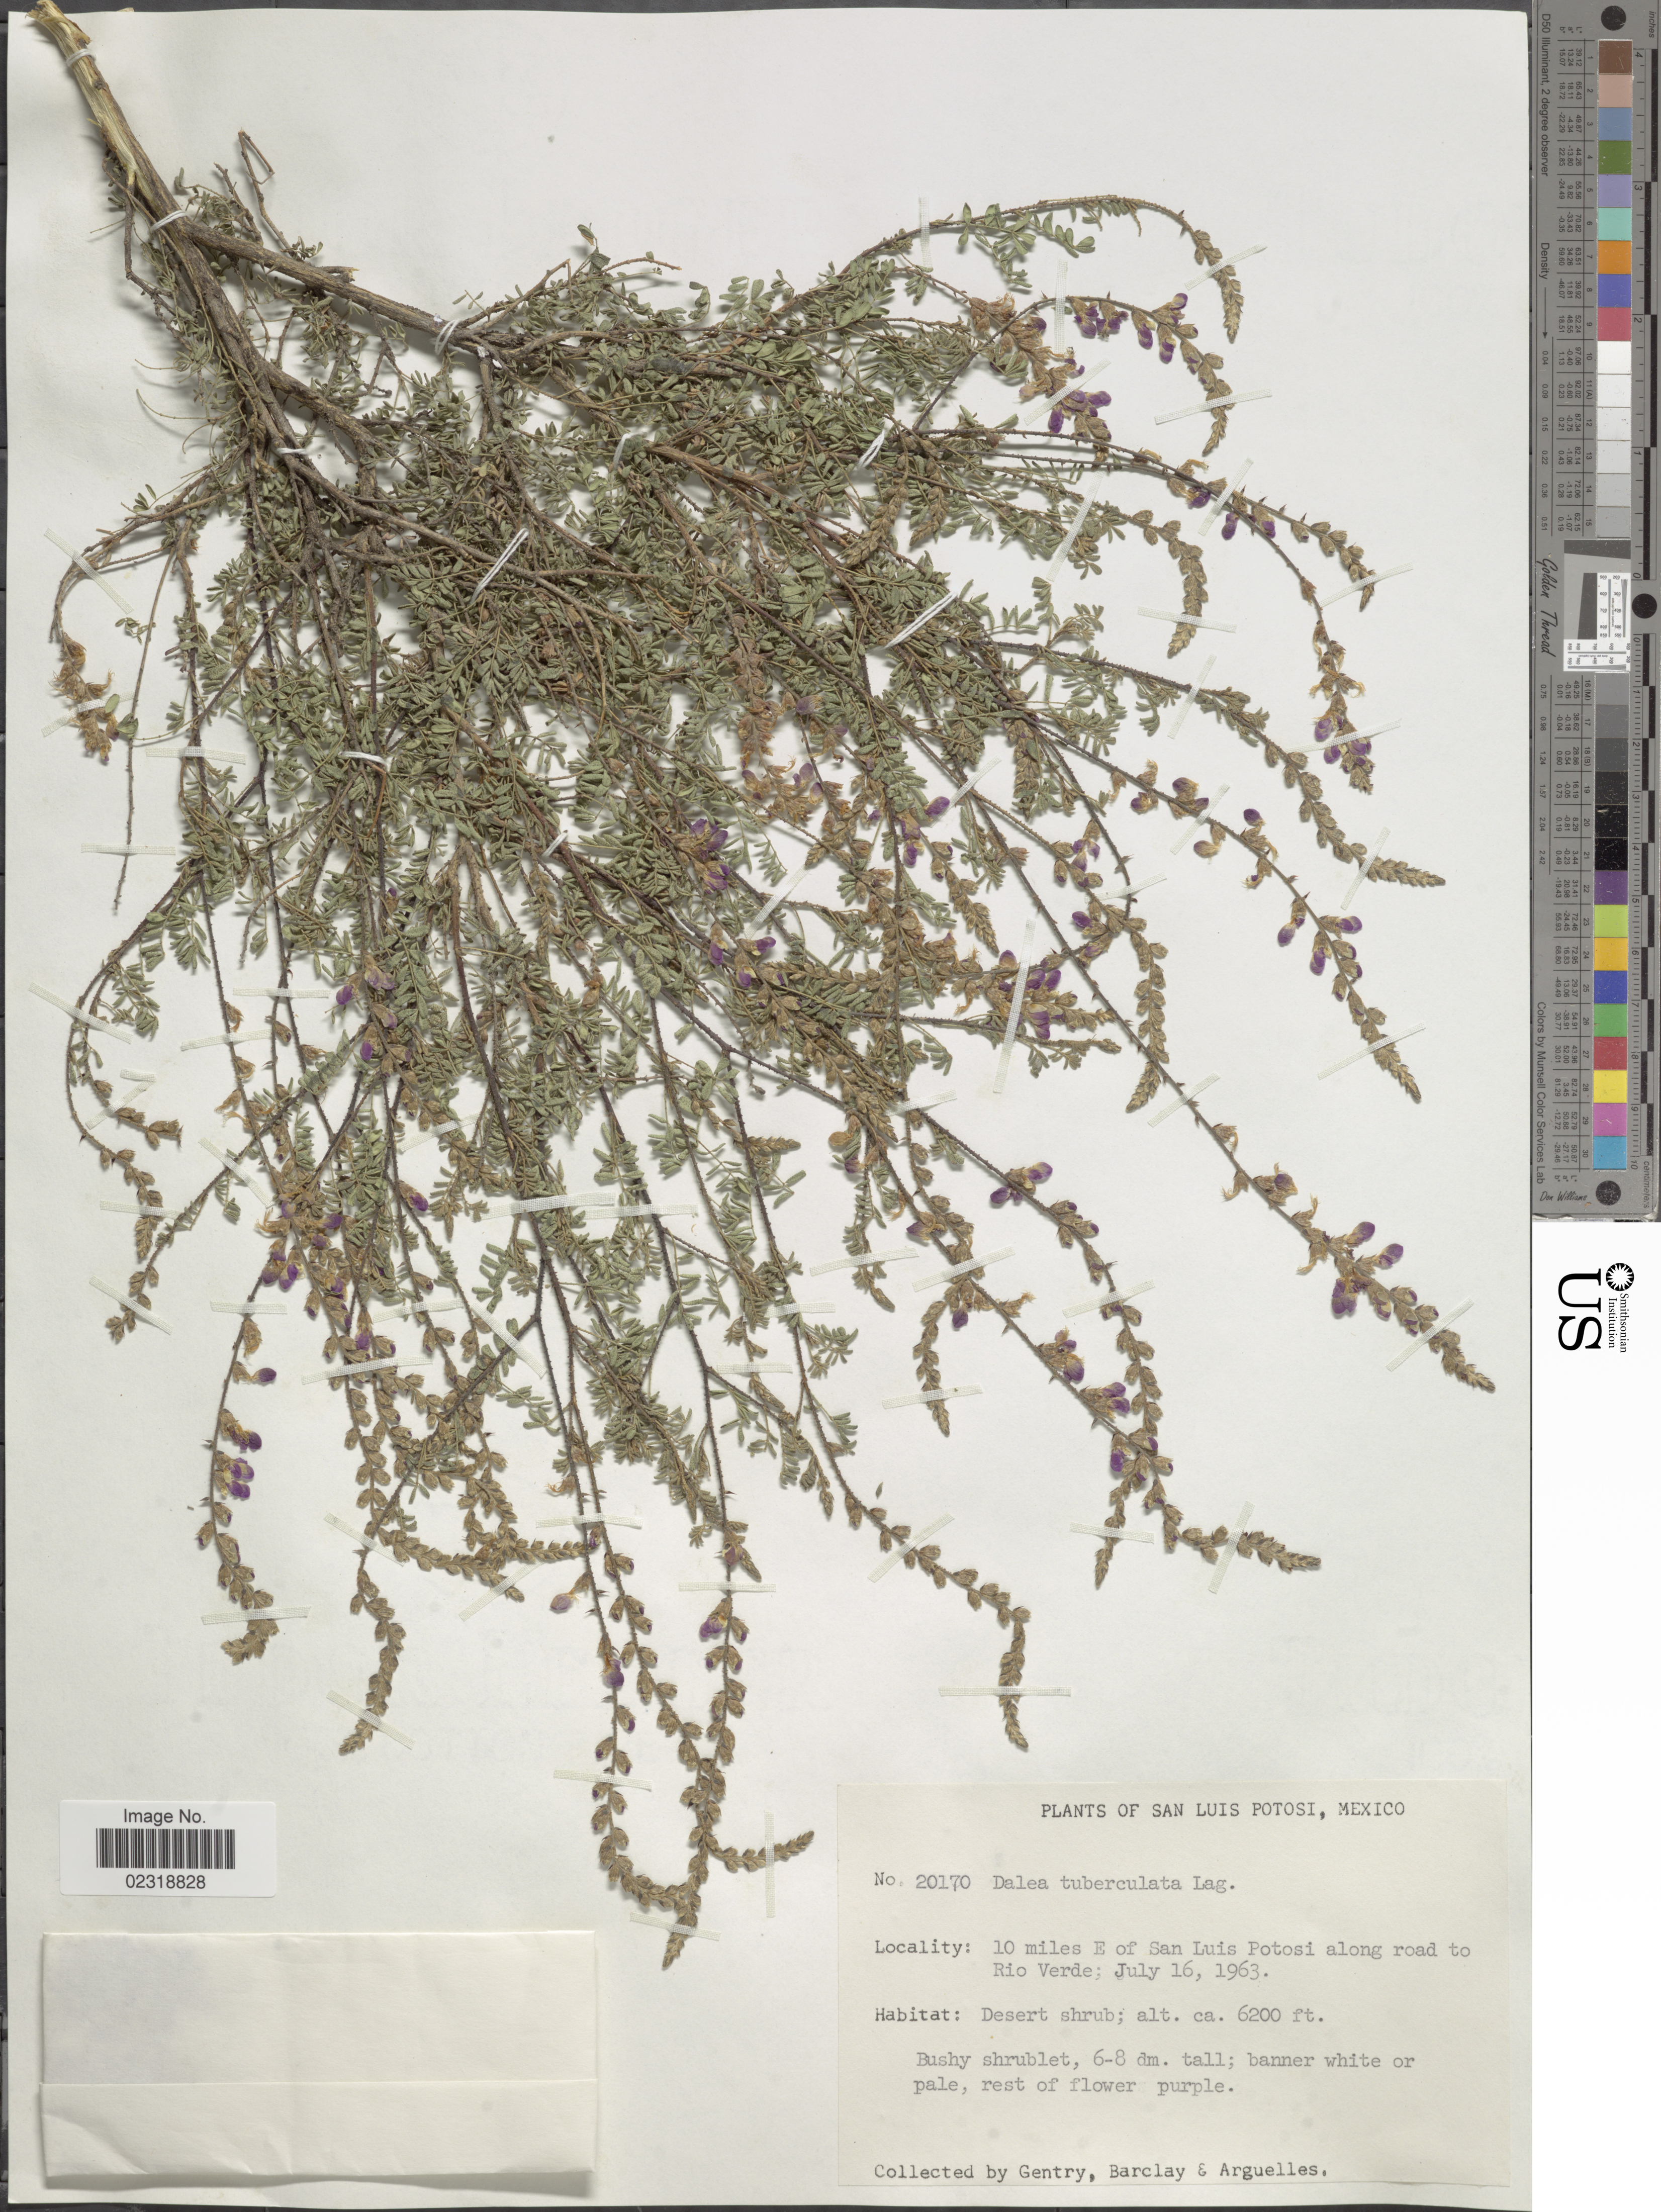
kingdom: Plantae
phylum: Tracheophyta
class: Magnoliopsida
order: Fabales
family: Fabaceae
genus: Dalea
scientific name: Dalea tuberculata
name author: Lag.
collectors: Gentry, --, -- Barclay & Arguelles, --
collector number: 20170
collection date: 1963-07-16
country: Mexico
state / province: San Luis Potosí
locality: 10 miles E of San Luis Potosi along road to Rio Verde.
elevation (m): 1890